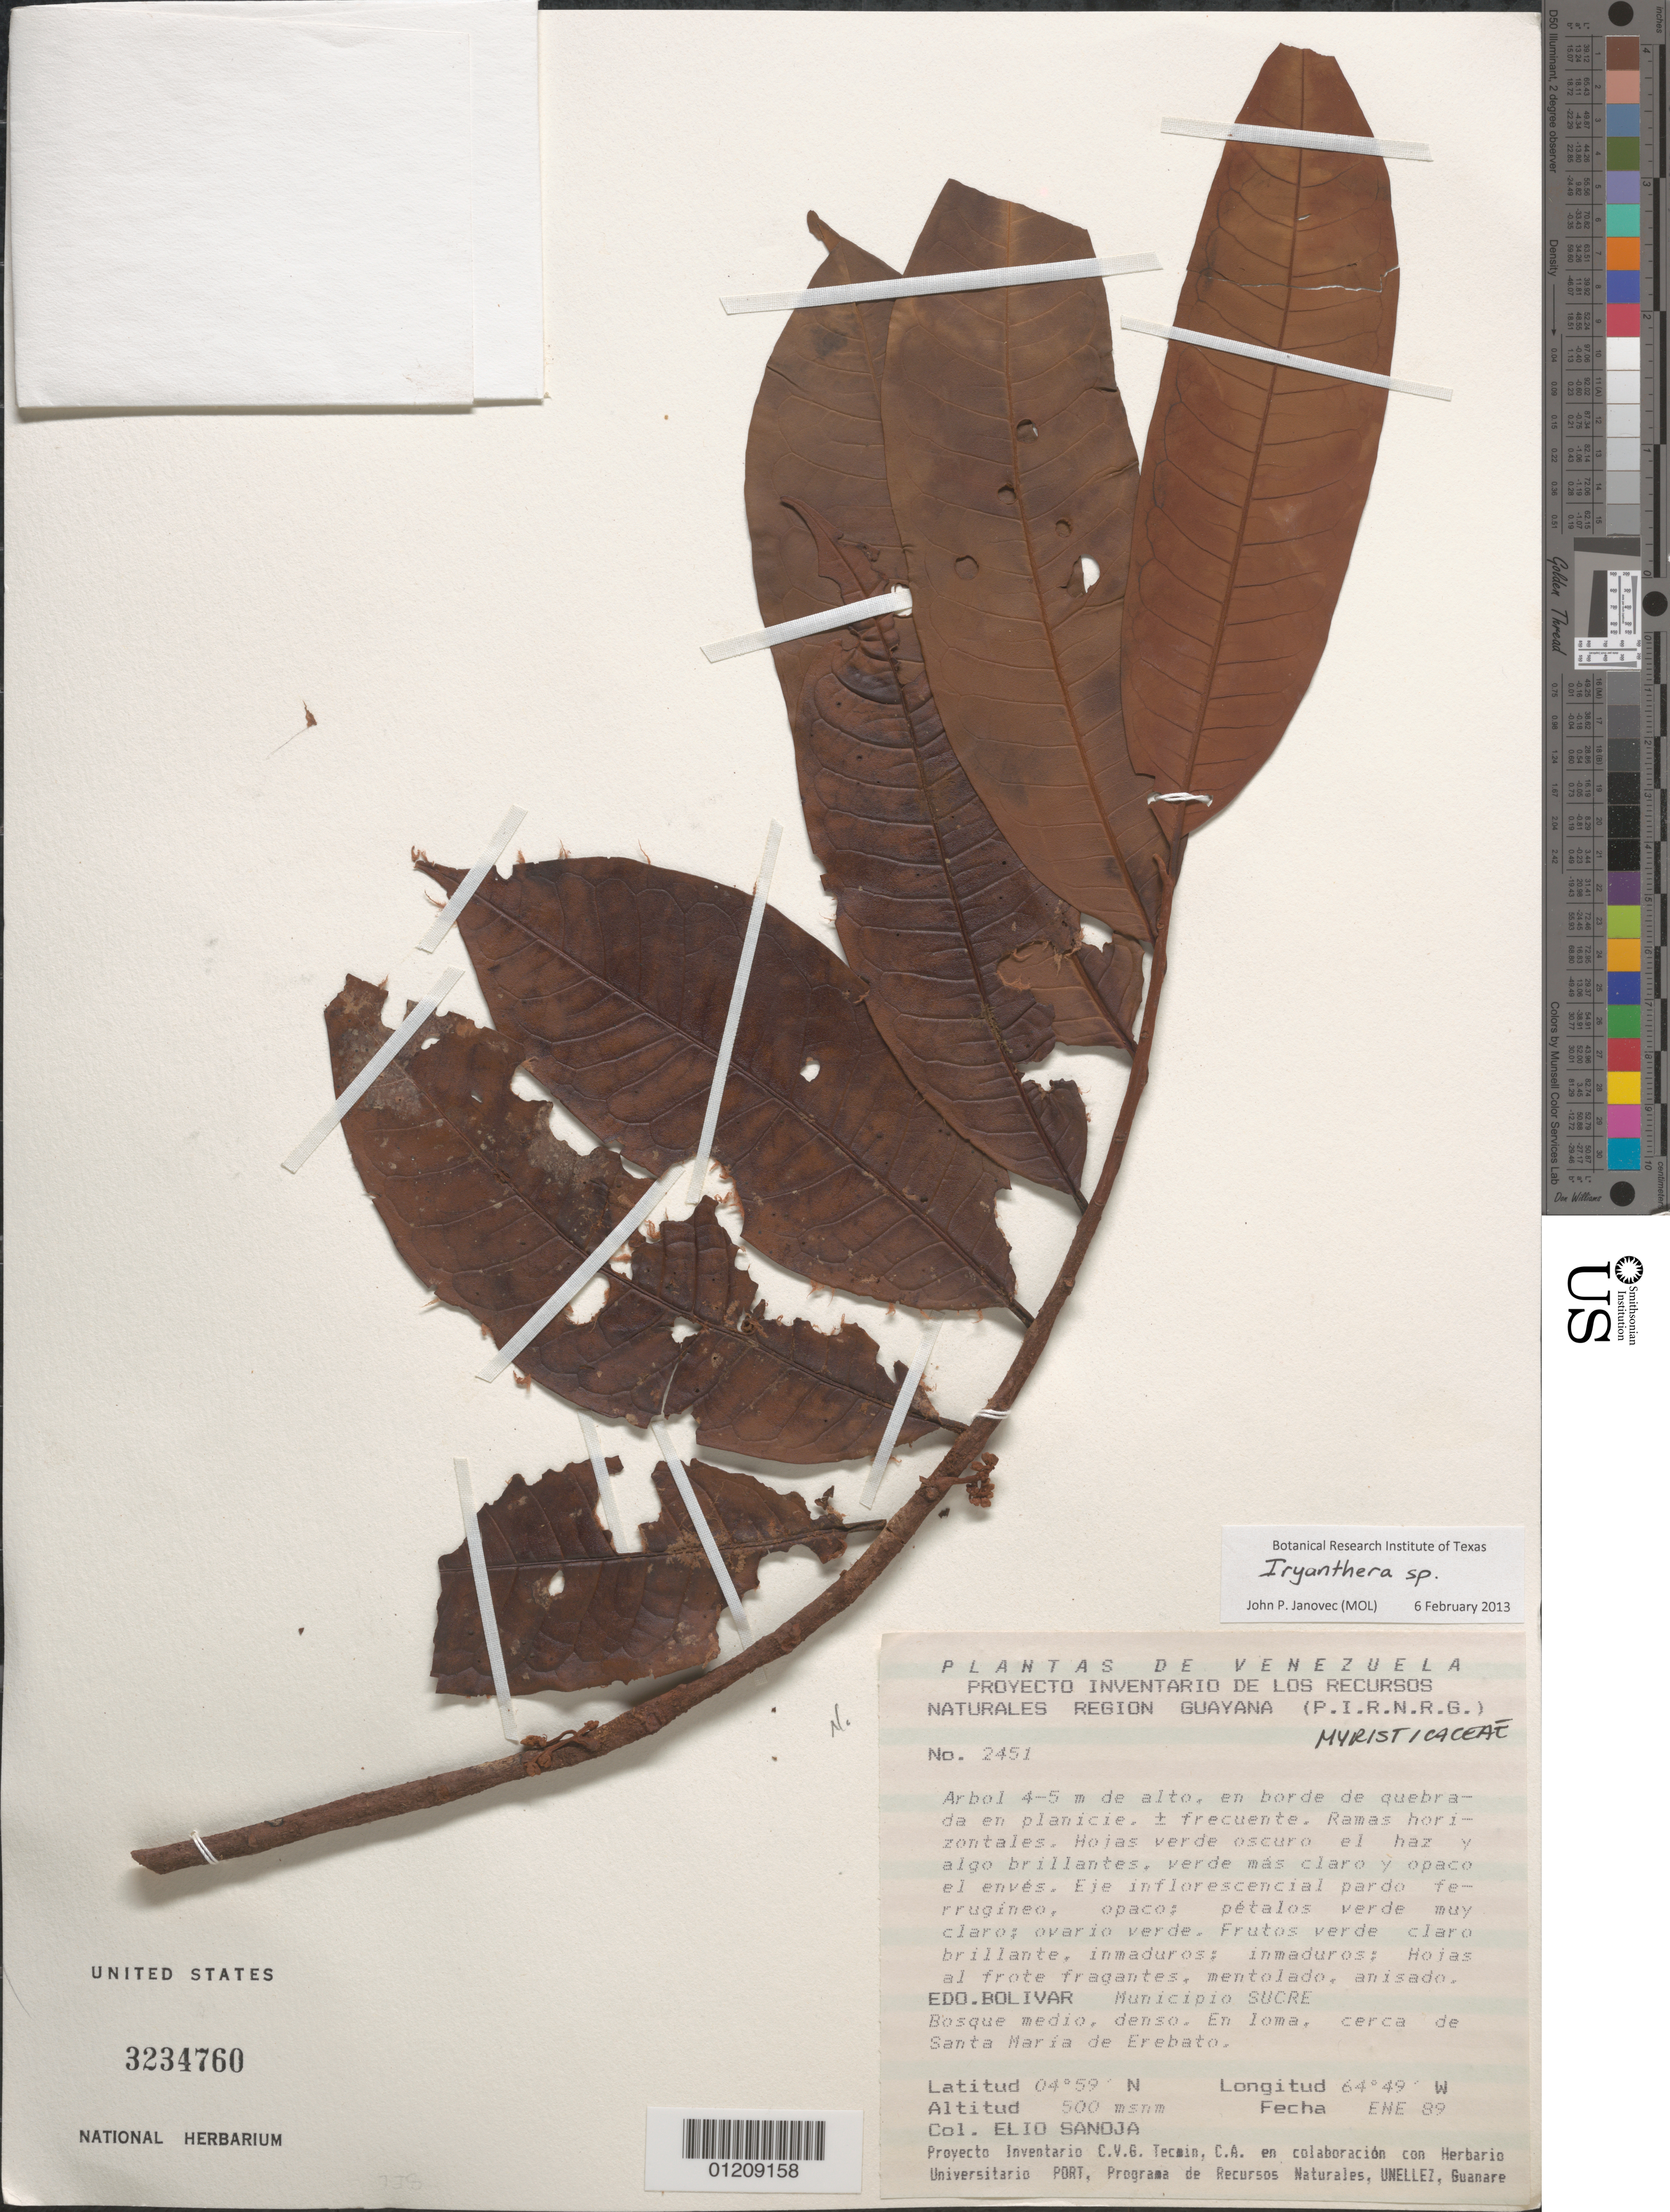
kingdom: Plantae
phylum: Tracheophyta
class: Magnoliopsida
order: Magnoliales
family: Myristicaceae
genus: Iryanthera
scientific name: Iryanthera sp.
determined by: Janovec, J. P.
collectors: E. Sanoja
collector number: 2451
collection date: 1989-01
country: Venezuela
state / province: Bolívar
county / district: Sucre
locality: Cerca de Santa Maria de Erebato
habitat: En borde de quebrada en planicie, +- frecuente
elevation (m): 500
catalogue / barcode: US 3234760